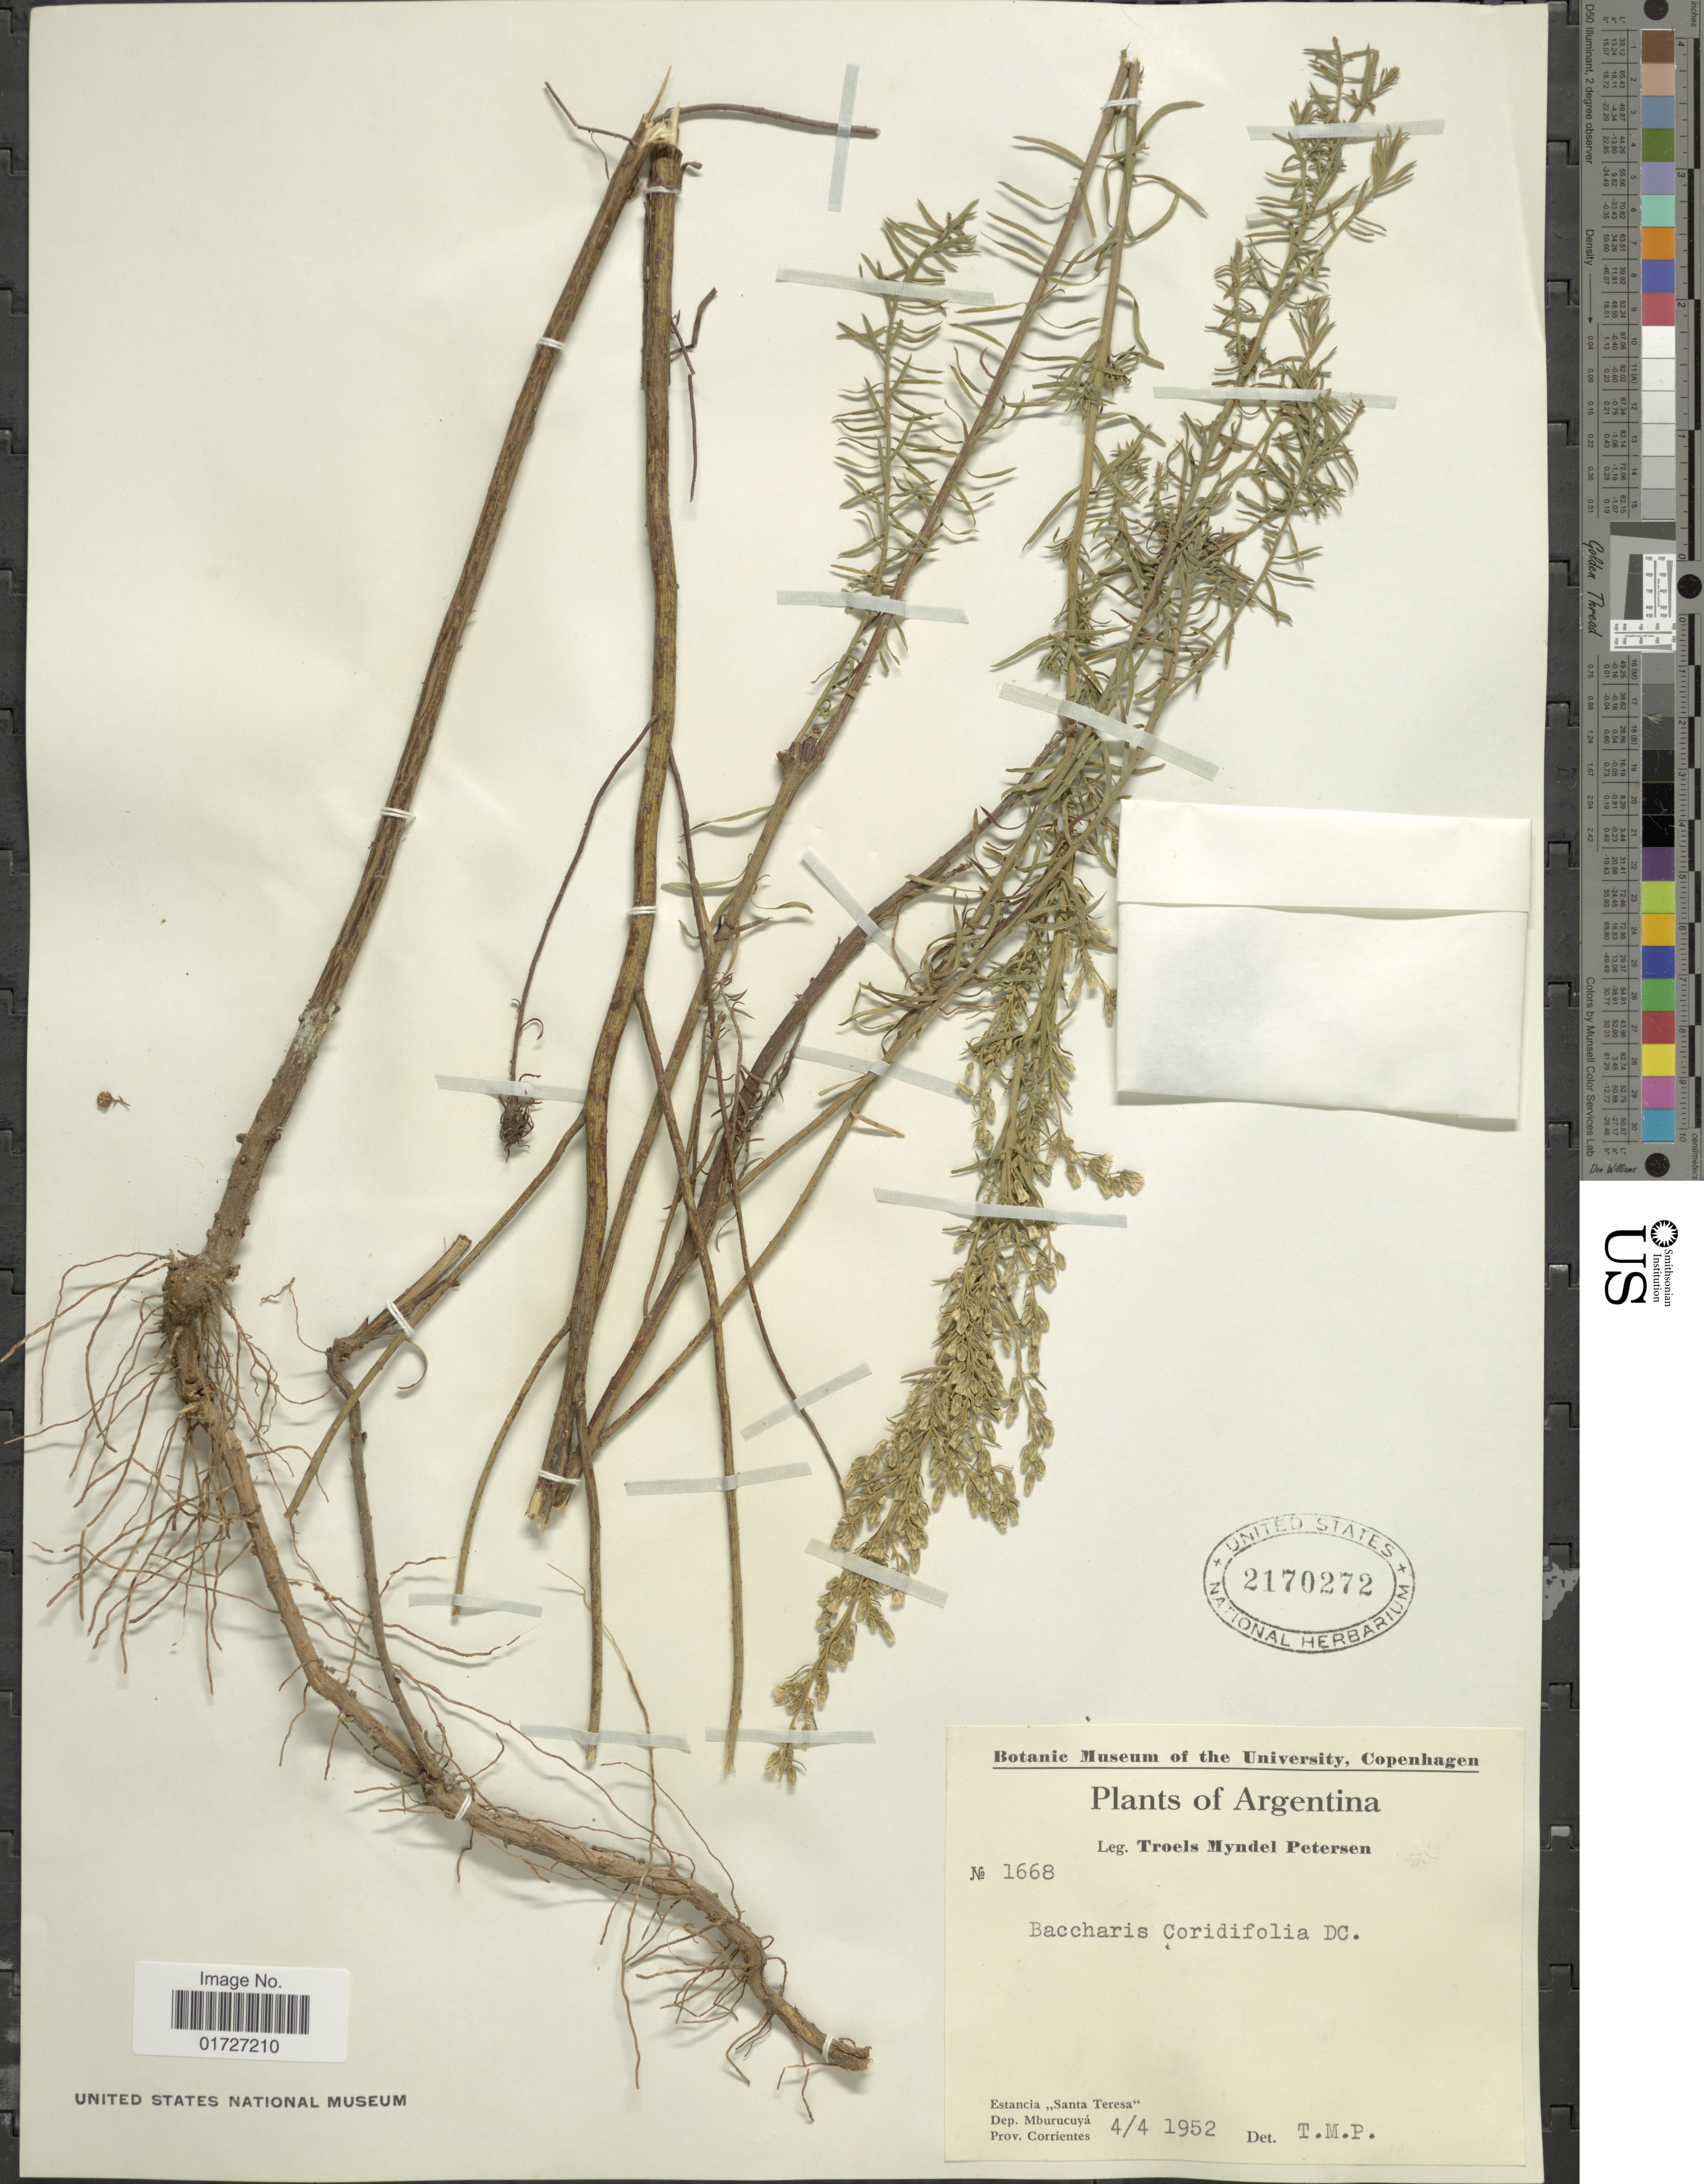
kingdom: Plantae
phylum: Tracheophyta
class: Magnoliopsida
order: Asterales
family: Asteraceae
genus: Baccharis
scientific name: Baccharis coridifolia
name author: DC.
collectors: T. M. Petersen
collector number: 1668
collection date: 1952-04-04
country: Argentina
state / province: Corrientes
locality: Estancia Santa Teresa, Dep. Mburucuya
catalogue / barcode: US 2170272